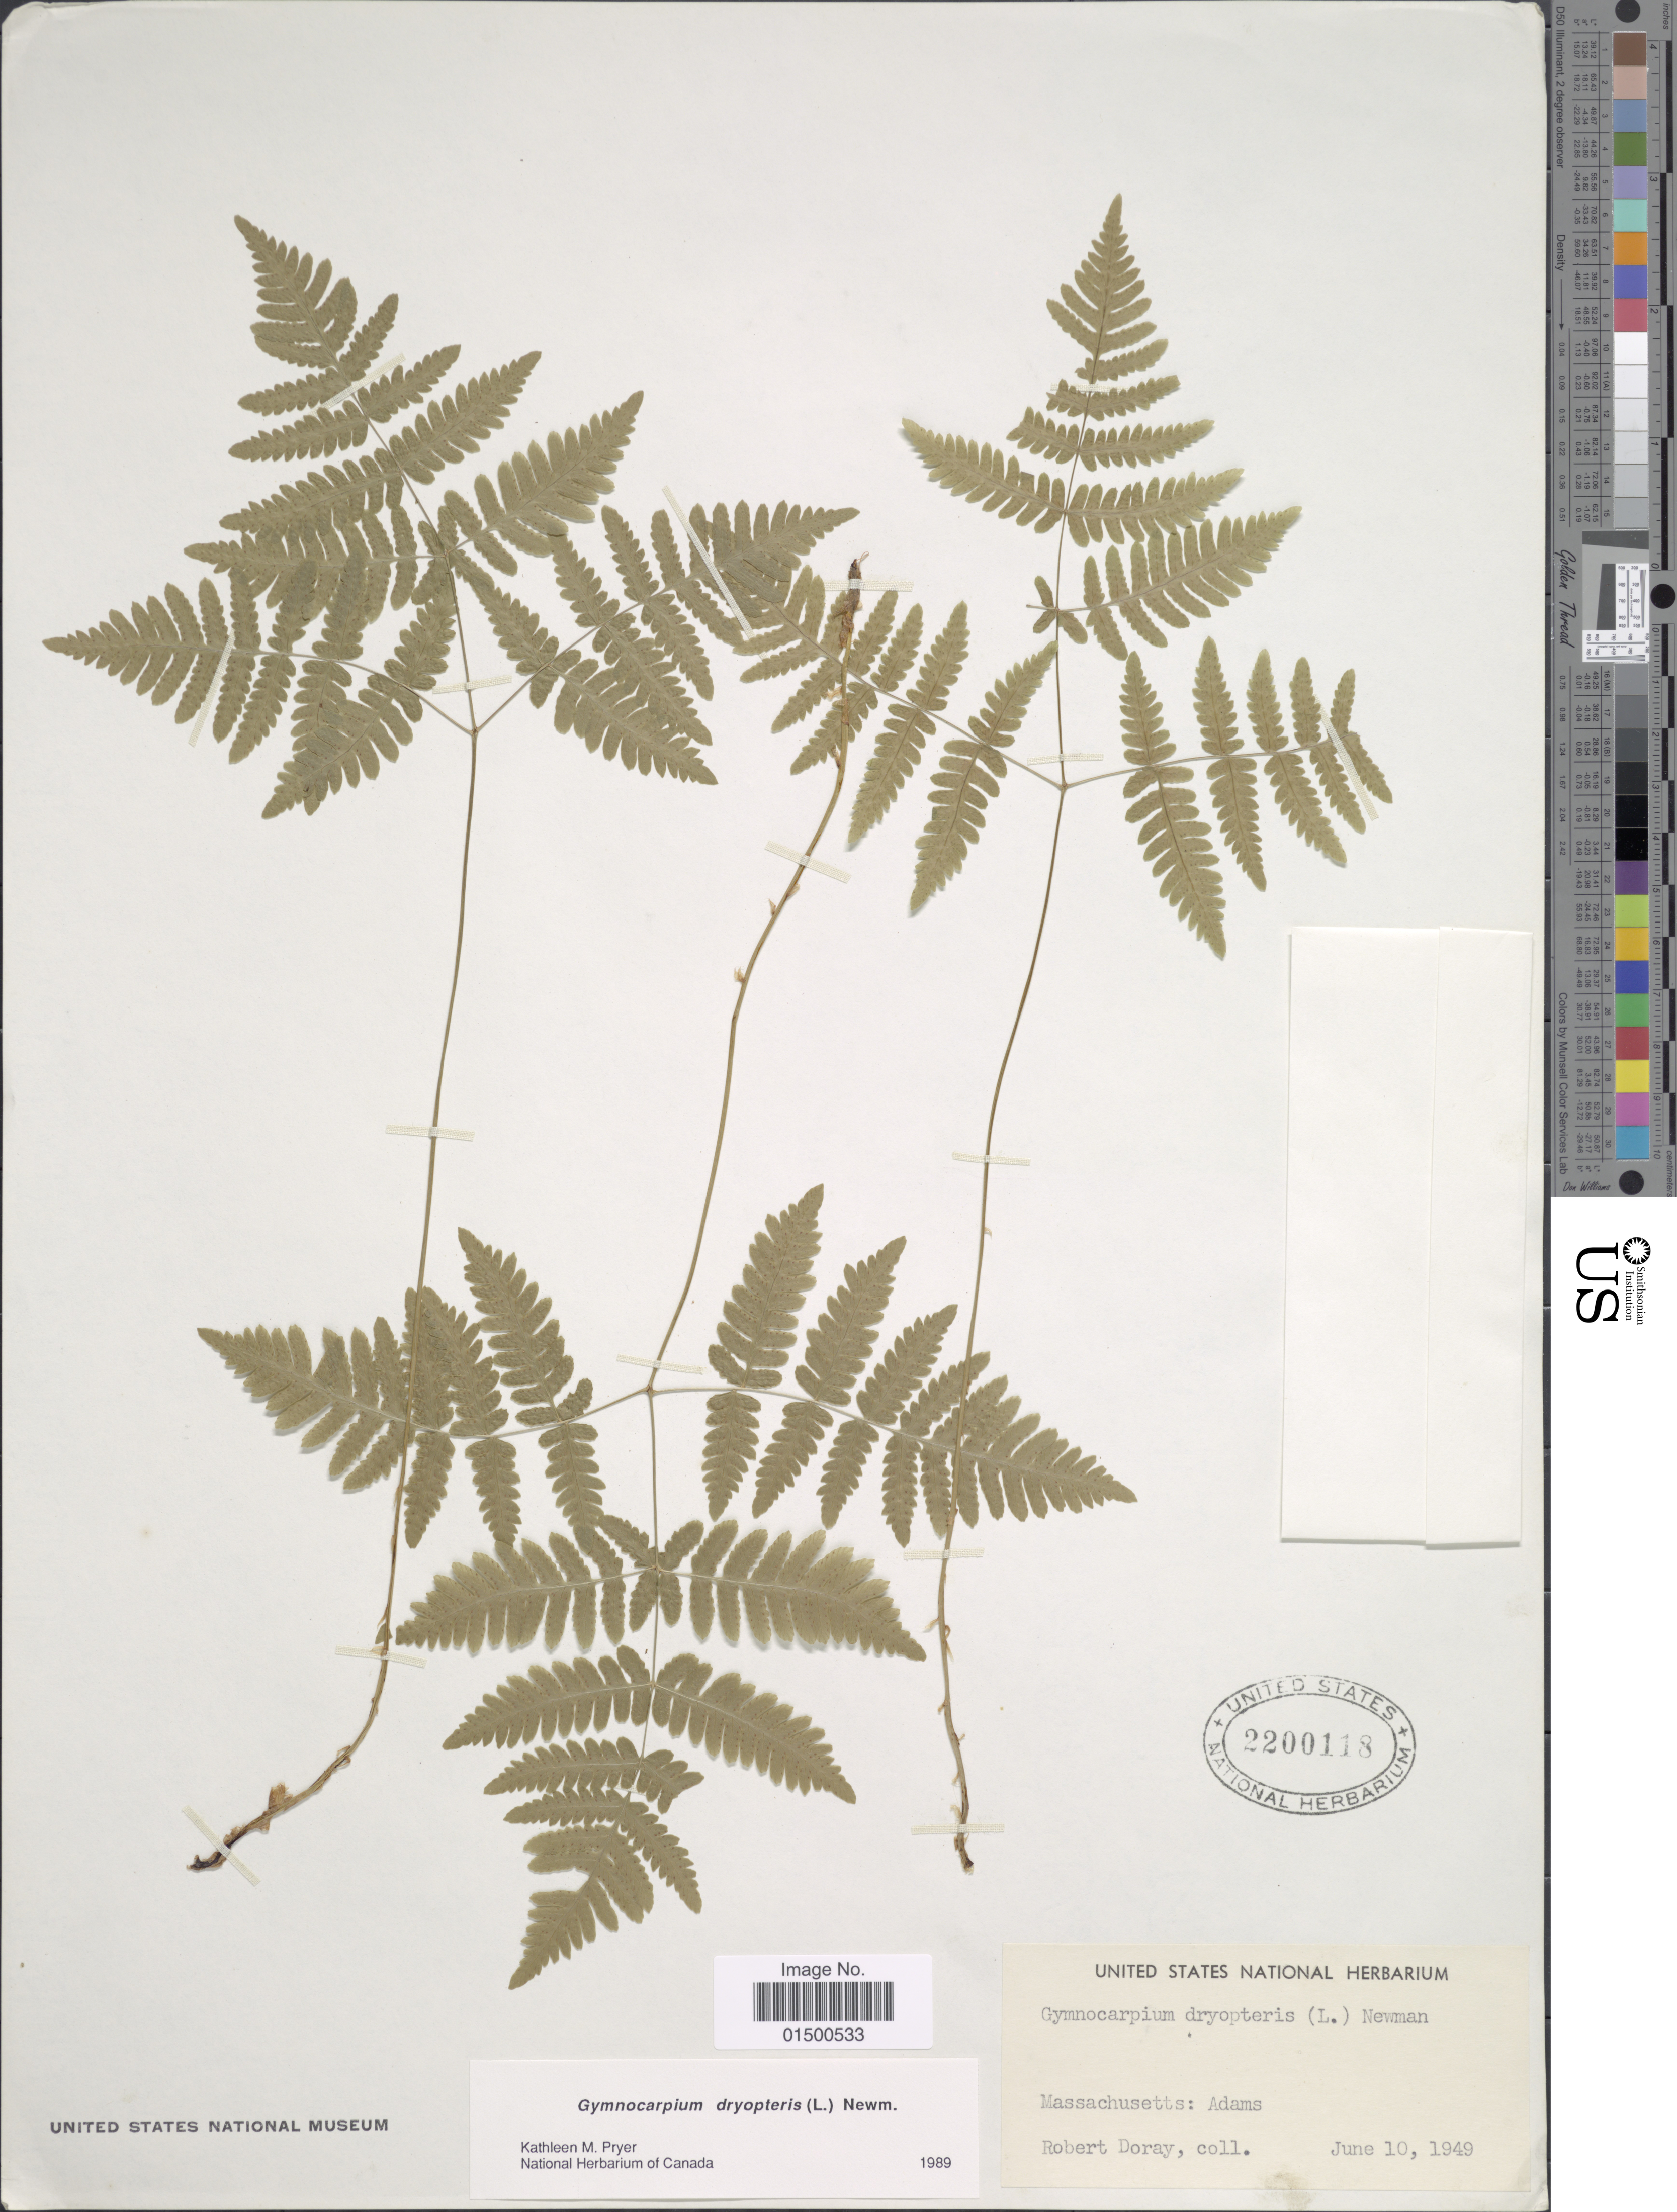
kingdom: Plantae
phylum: Tracheophyta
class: Polypodiopsida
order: Polypodiales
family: Cystopteridaceae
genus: Gymnocarpium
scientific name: Gymnocarpium dryopteris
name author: (L.) Newman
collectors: R. Doray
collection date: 1949-06-10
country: United States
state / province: Massachusetts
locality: Adams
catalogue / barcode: US 2200118